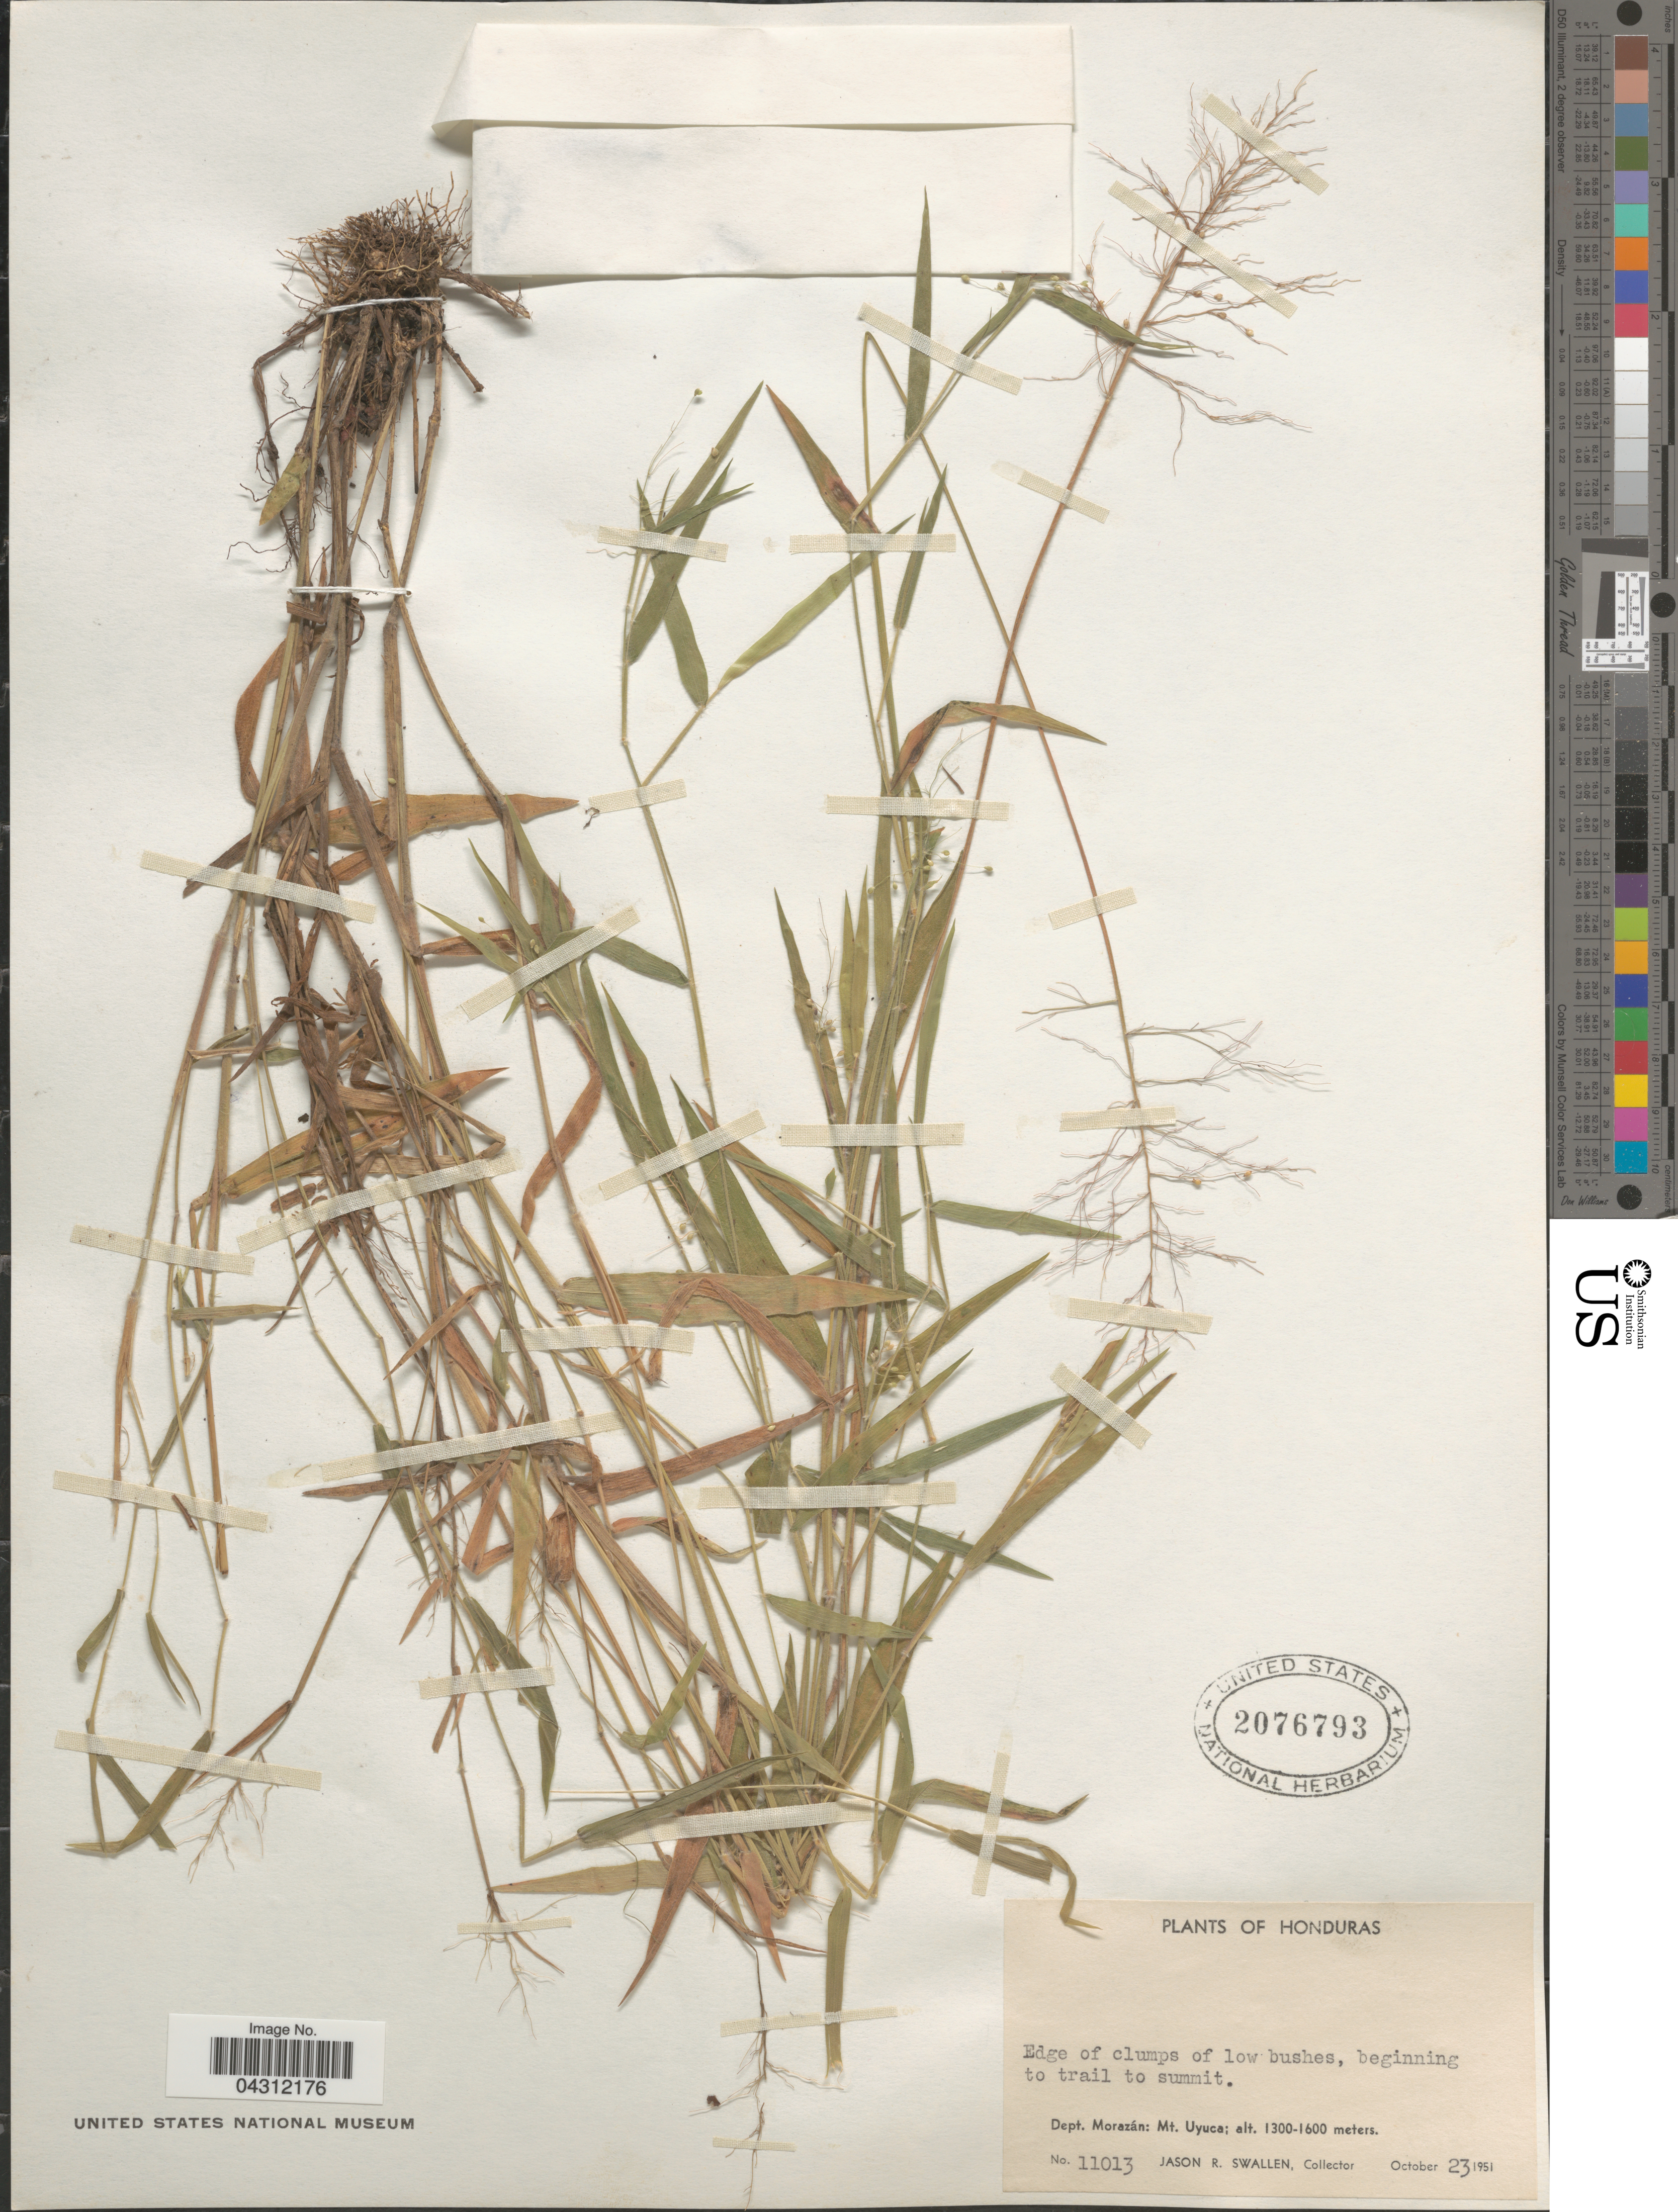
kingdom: Plantae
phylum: Tracheophyta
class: Liliopsida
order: Poales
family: Poaceae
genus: Dichanthelium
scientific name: Dichanthelium acuminatum var. acuminatum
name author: (Sw.) Gould & C.A. Clark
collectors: J. R. Swallen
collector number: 11013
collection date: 1951-10-23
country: Honduras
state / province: Fco. Morazán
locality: Edge of clumps of low bushes, beginning to trail to summit. Dept. Morazán: Mt. Uyuca.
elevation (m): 1300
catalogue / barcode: US 2076793